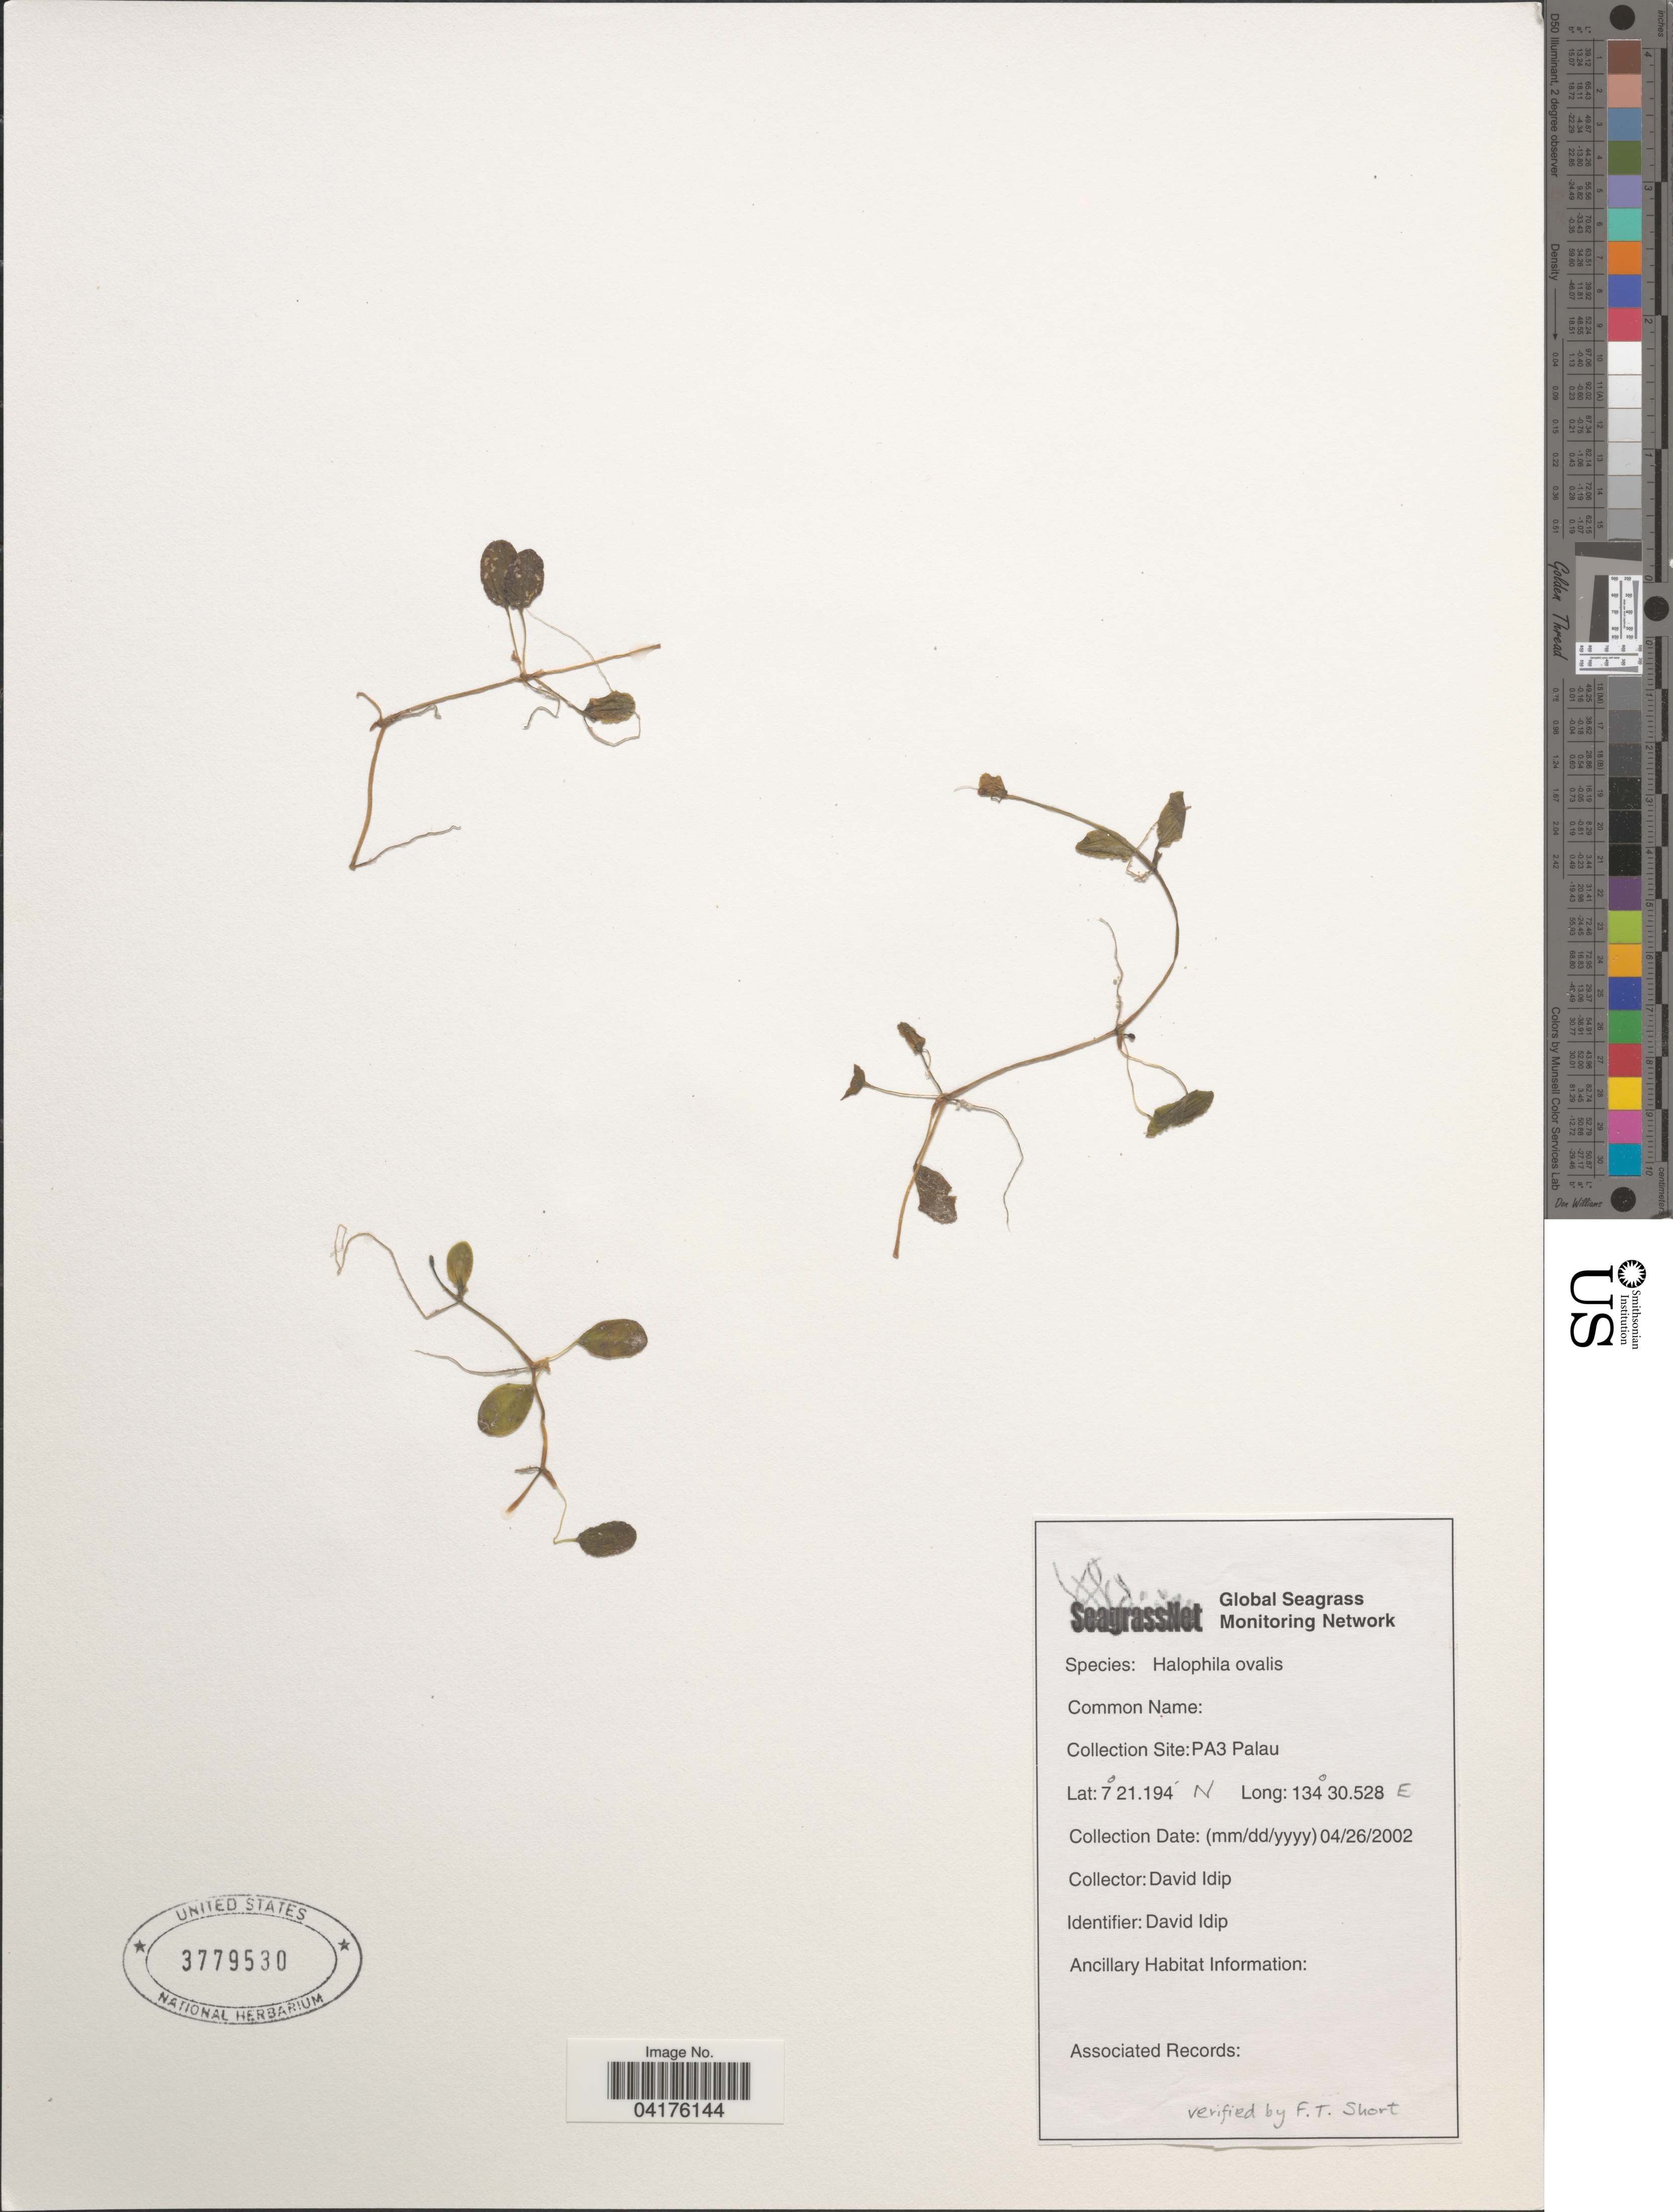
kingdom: Plantae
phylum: Tracheophyta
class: Liliopsida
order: Alismatales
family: Hydrocharitaceae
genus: Halophila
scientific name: Halophila ovalis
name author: (R. Br.) Hook. f.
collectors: D. Idip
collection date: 2002-04-26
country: Palau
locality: PA3 Palau.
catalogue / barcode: US 3779530